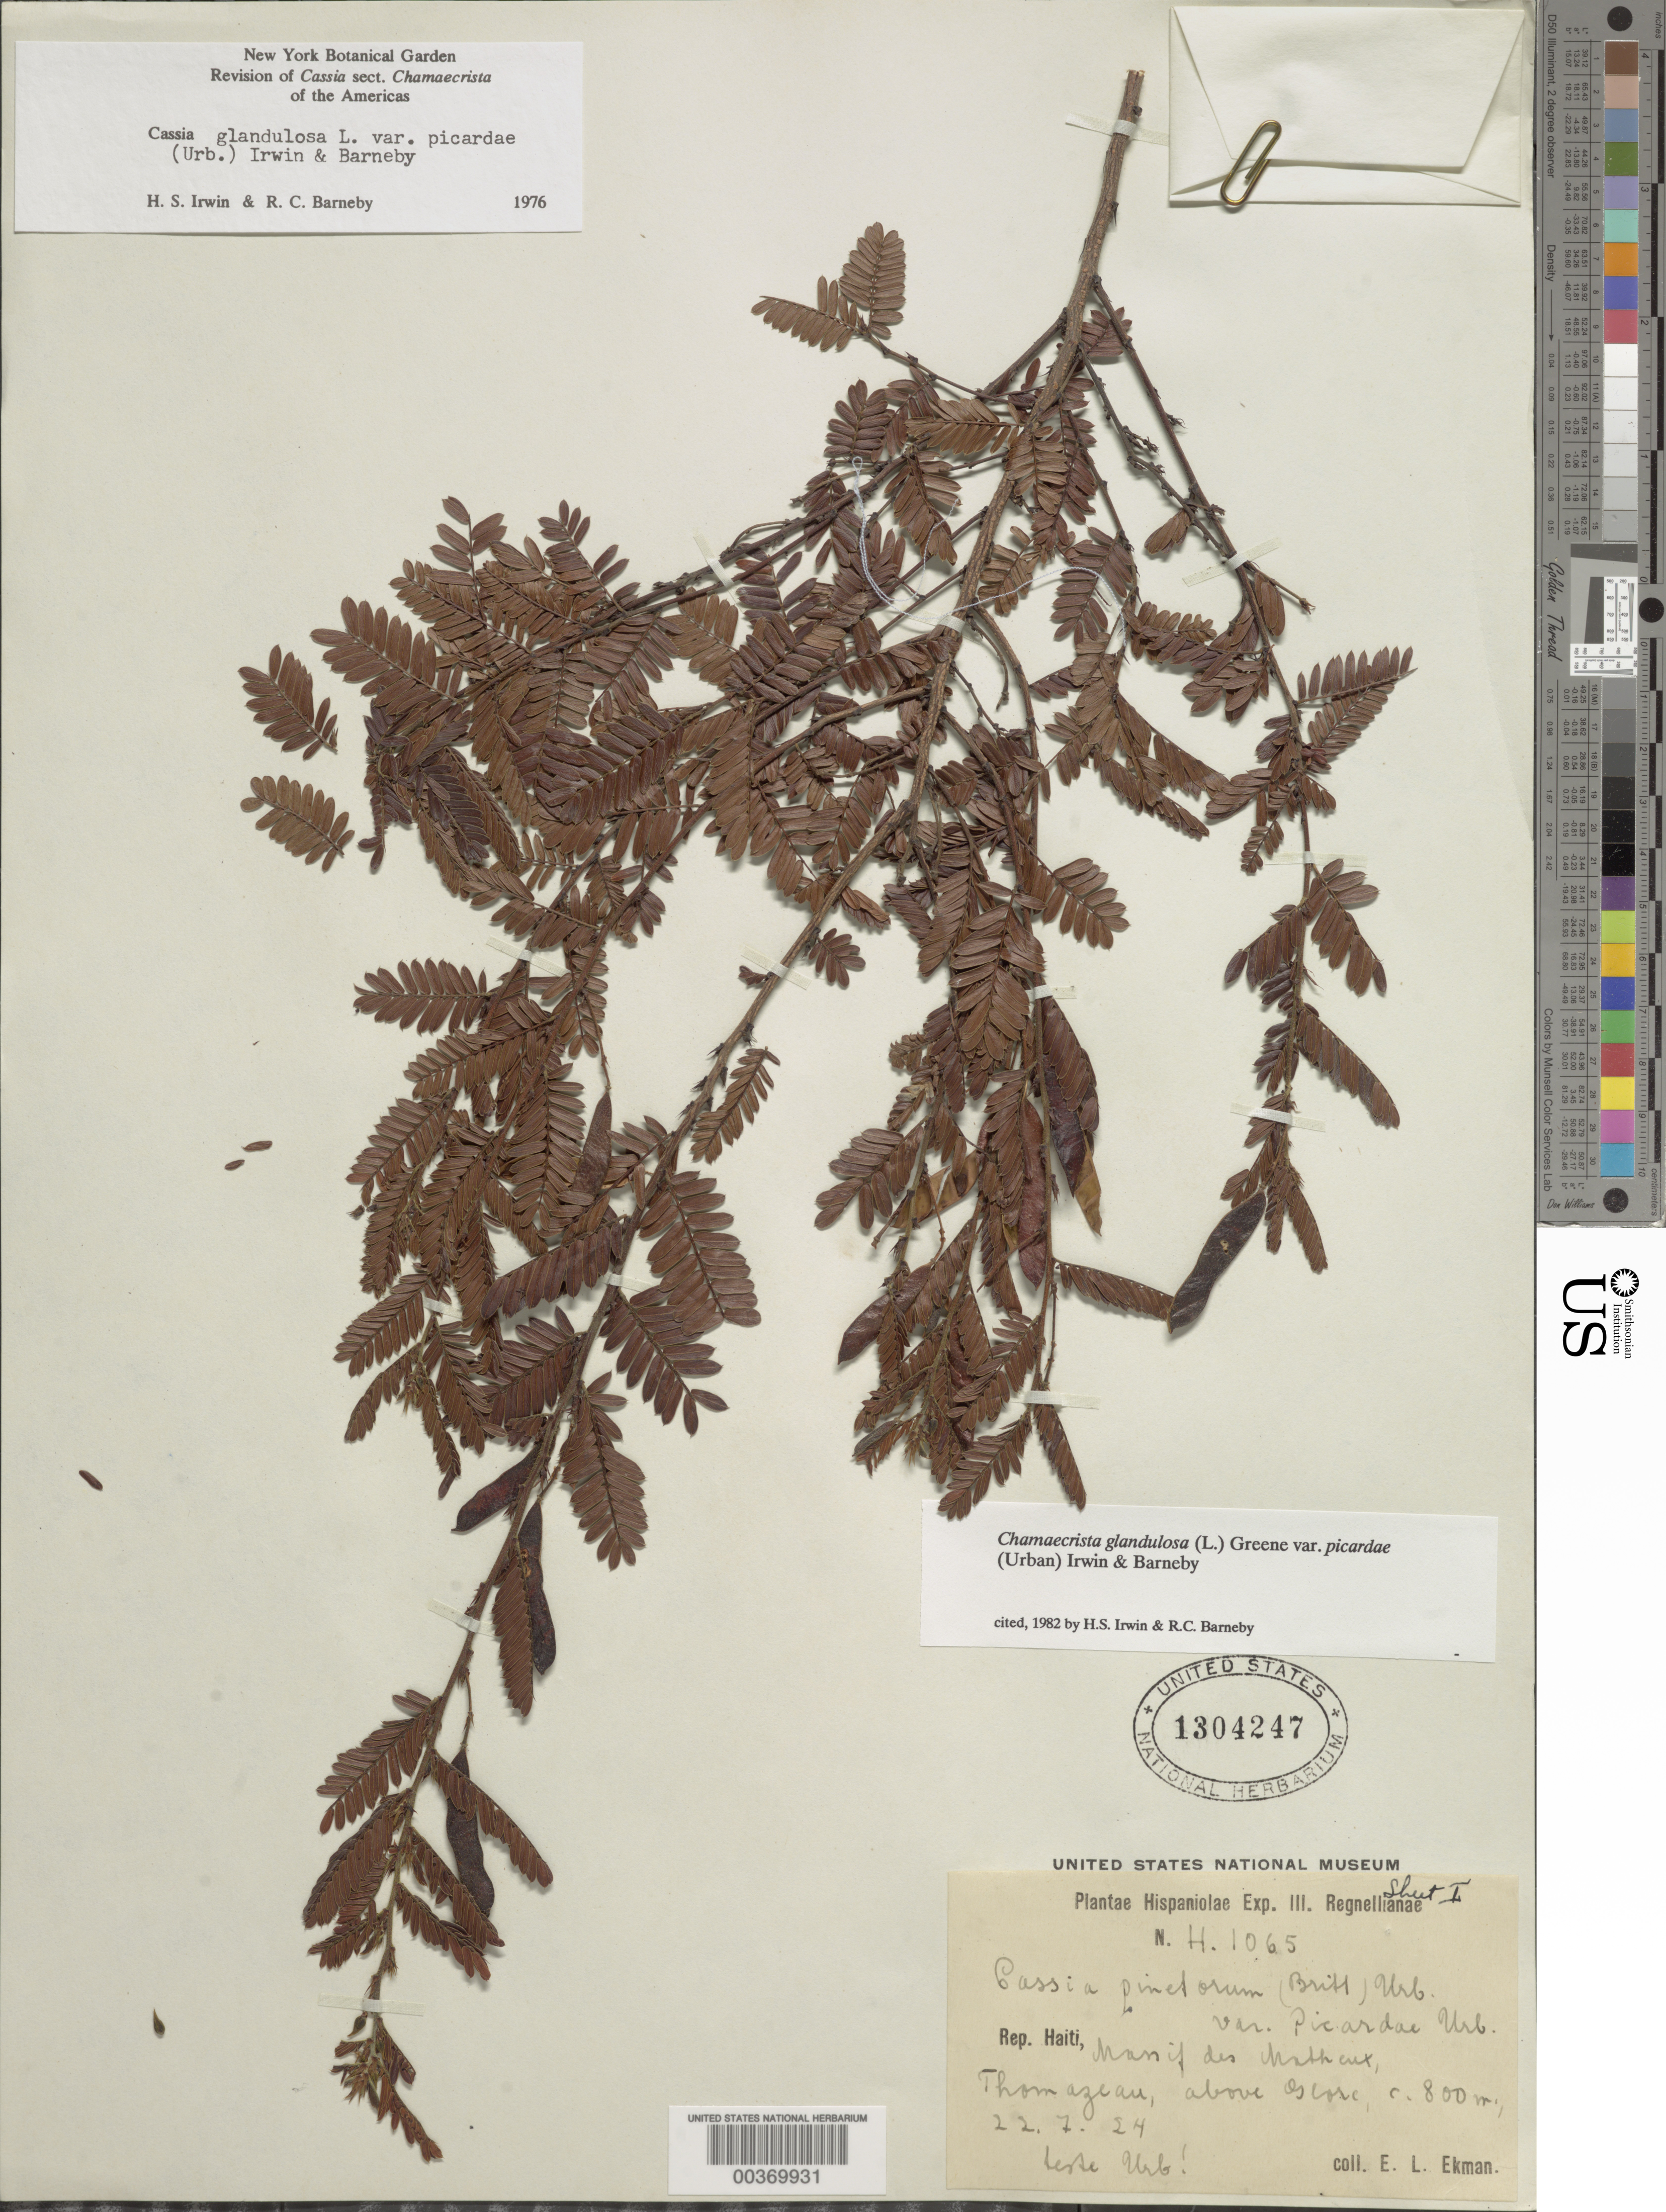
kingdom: Plantae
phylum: Tracheophyta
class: Magnoliopsida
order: Fabales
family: Fabaceae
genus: Chamaecrista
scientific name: Chamaecrista glandulosa var. picardae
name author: (Urb.) H.S. Irwin & Barneby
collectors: E. L. Ekman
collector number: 1065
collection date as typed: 22 Jul 1924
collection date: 1924-07-22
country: Haiti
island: Hispaniola Island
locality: Massif de matheux, thomazeau, above glore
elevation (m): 800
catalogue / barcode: US 1304247